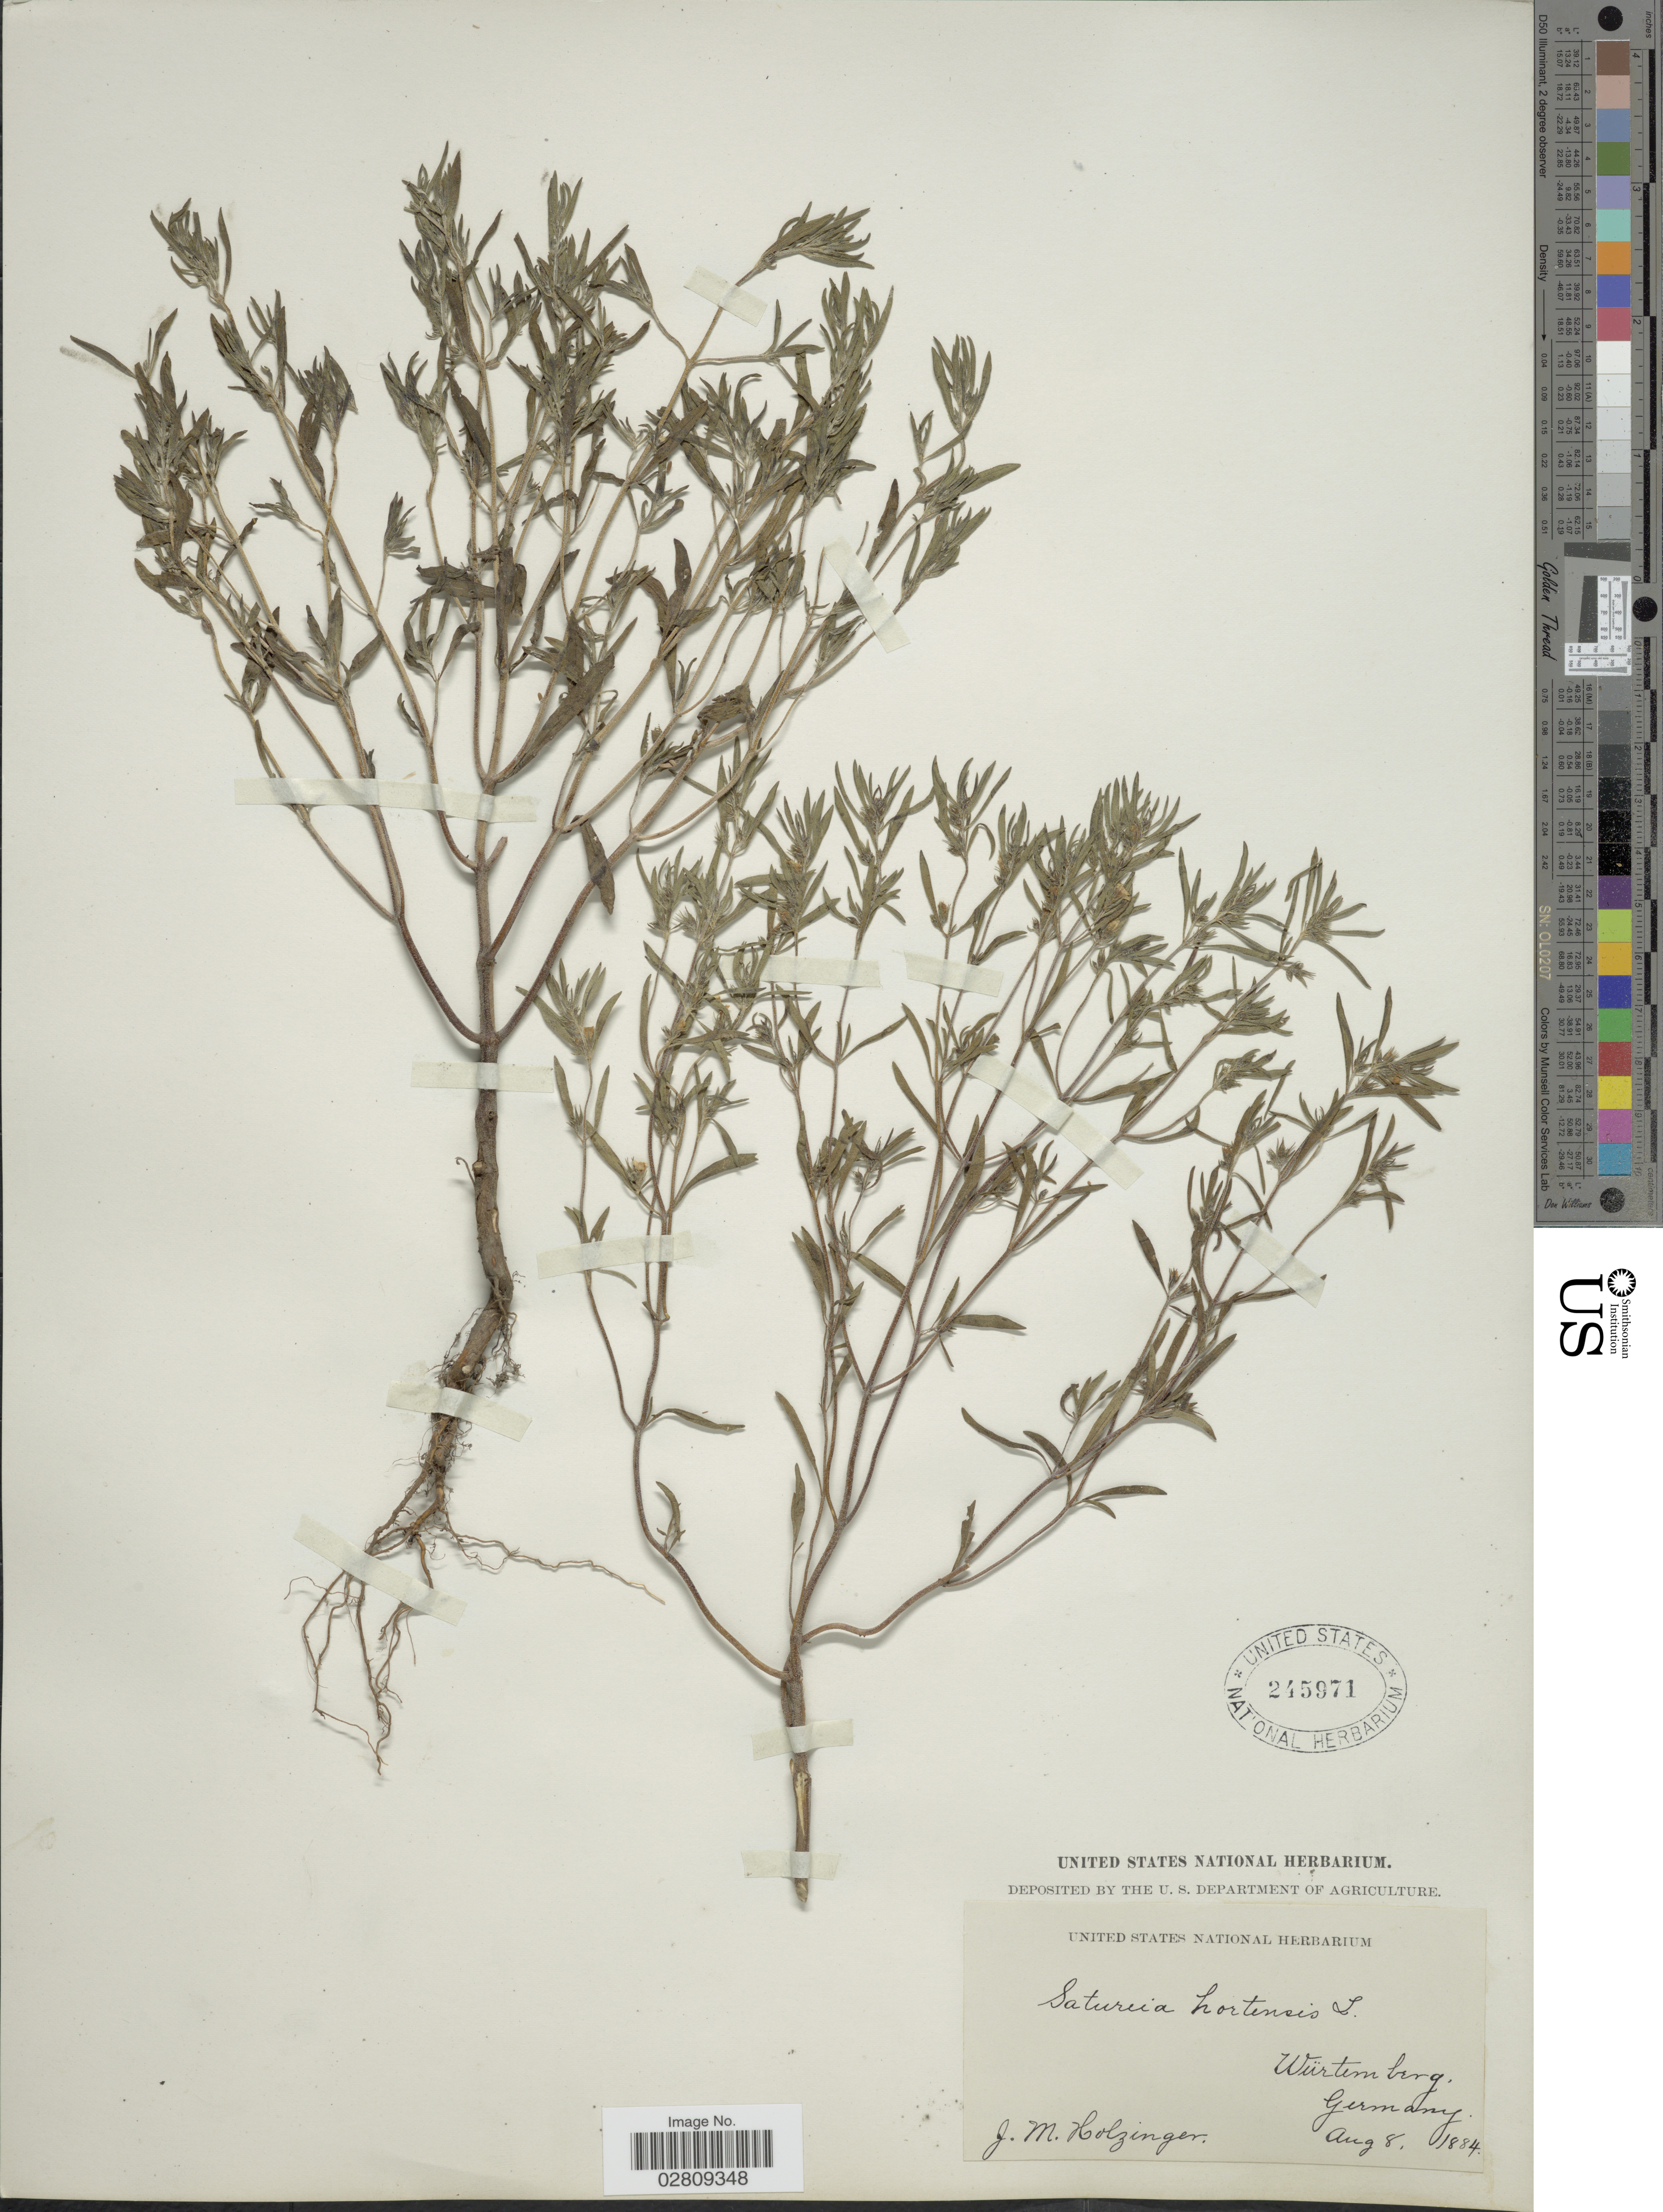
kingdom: Plantae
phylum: Tracheophyta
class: Magnoliopsida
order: Lamiales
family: Lamiaceae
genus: Satureja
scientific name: Satureja hortensis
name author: L.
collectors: J. M. Holzinger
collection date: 1884-08-08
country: Germany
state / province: Baden-Württemberg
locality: Würtemberg.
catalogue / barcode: US 245971